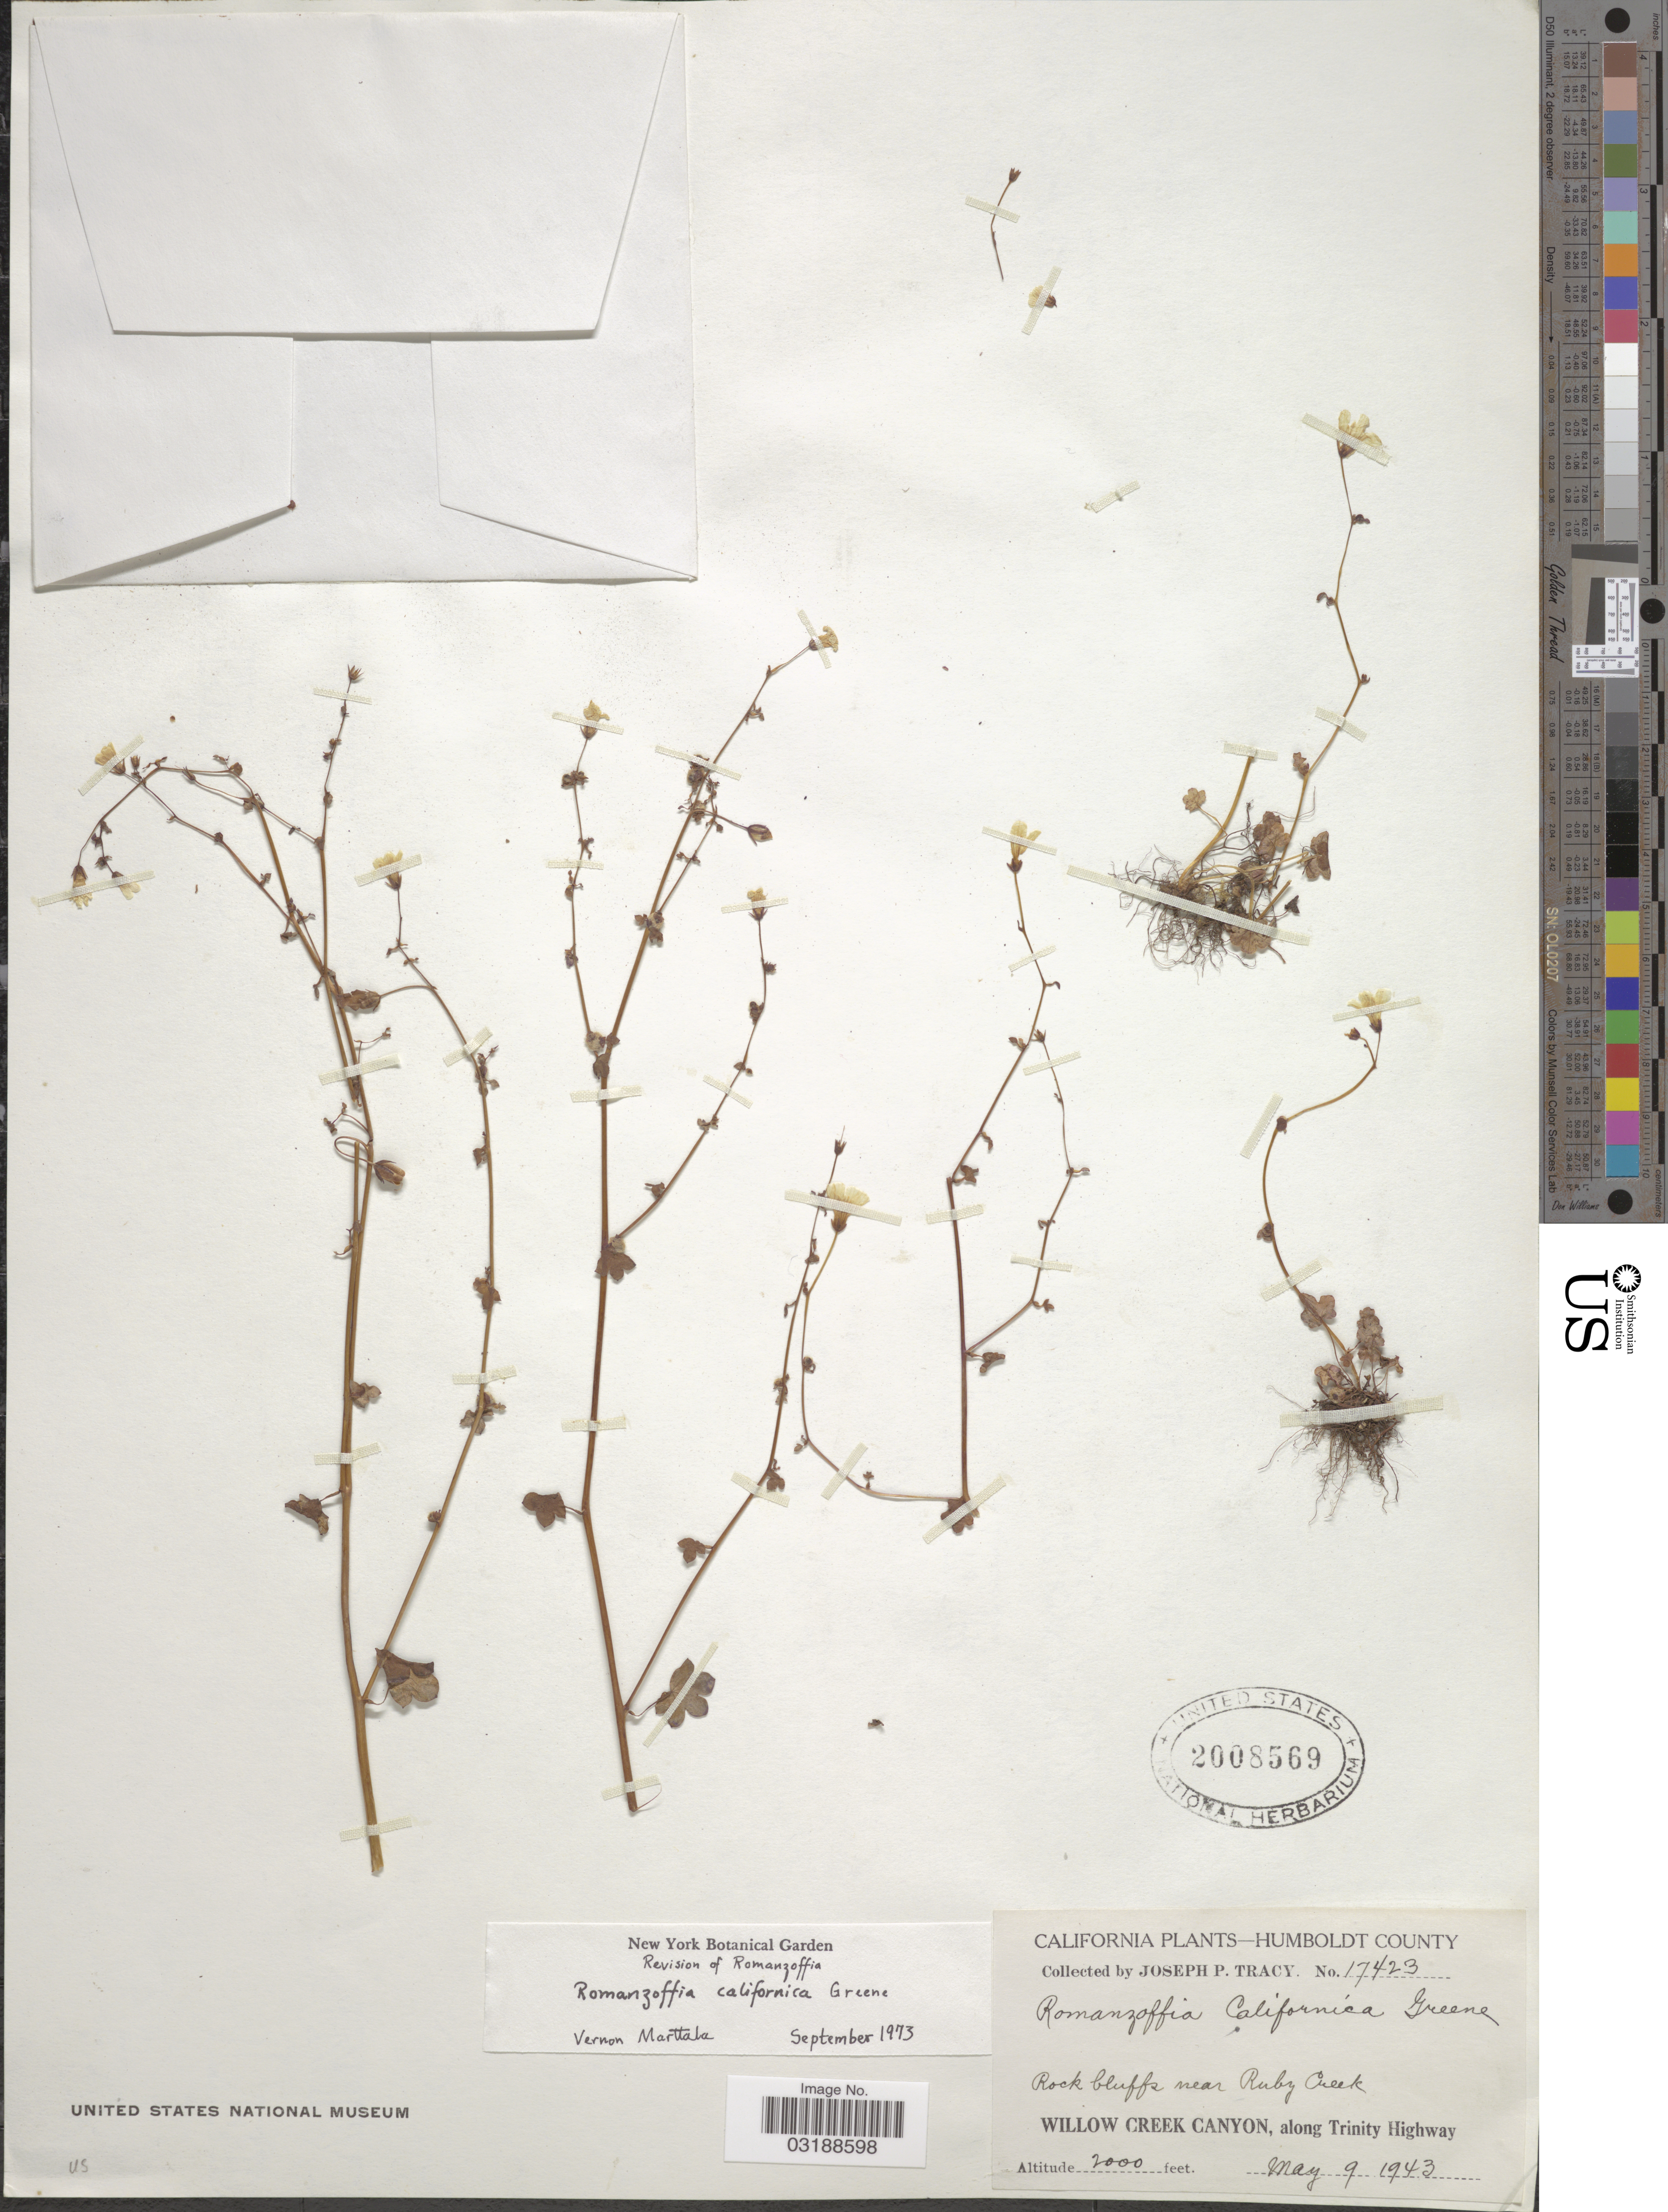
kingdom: Plantae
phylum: Tracheophyta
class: Magnoliopsida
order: Boraginales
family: Hydrophyllaceae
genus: Romanzoffia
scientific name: Romanzoffia californica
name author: Greene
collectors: J. Tracy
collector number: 17423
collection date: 1943-05-09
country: United States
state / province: California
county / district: Humboldt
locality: Humboldt County, Rocky bluffs near Ruby Creek, Willow Creek Canyon, along Trinity Highway.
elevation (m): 610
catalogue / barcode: US 2008569